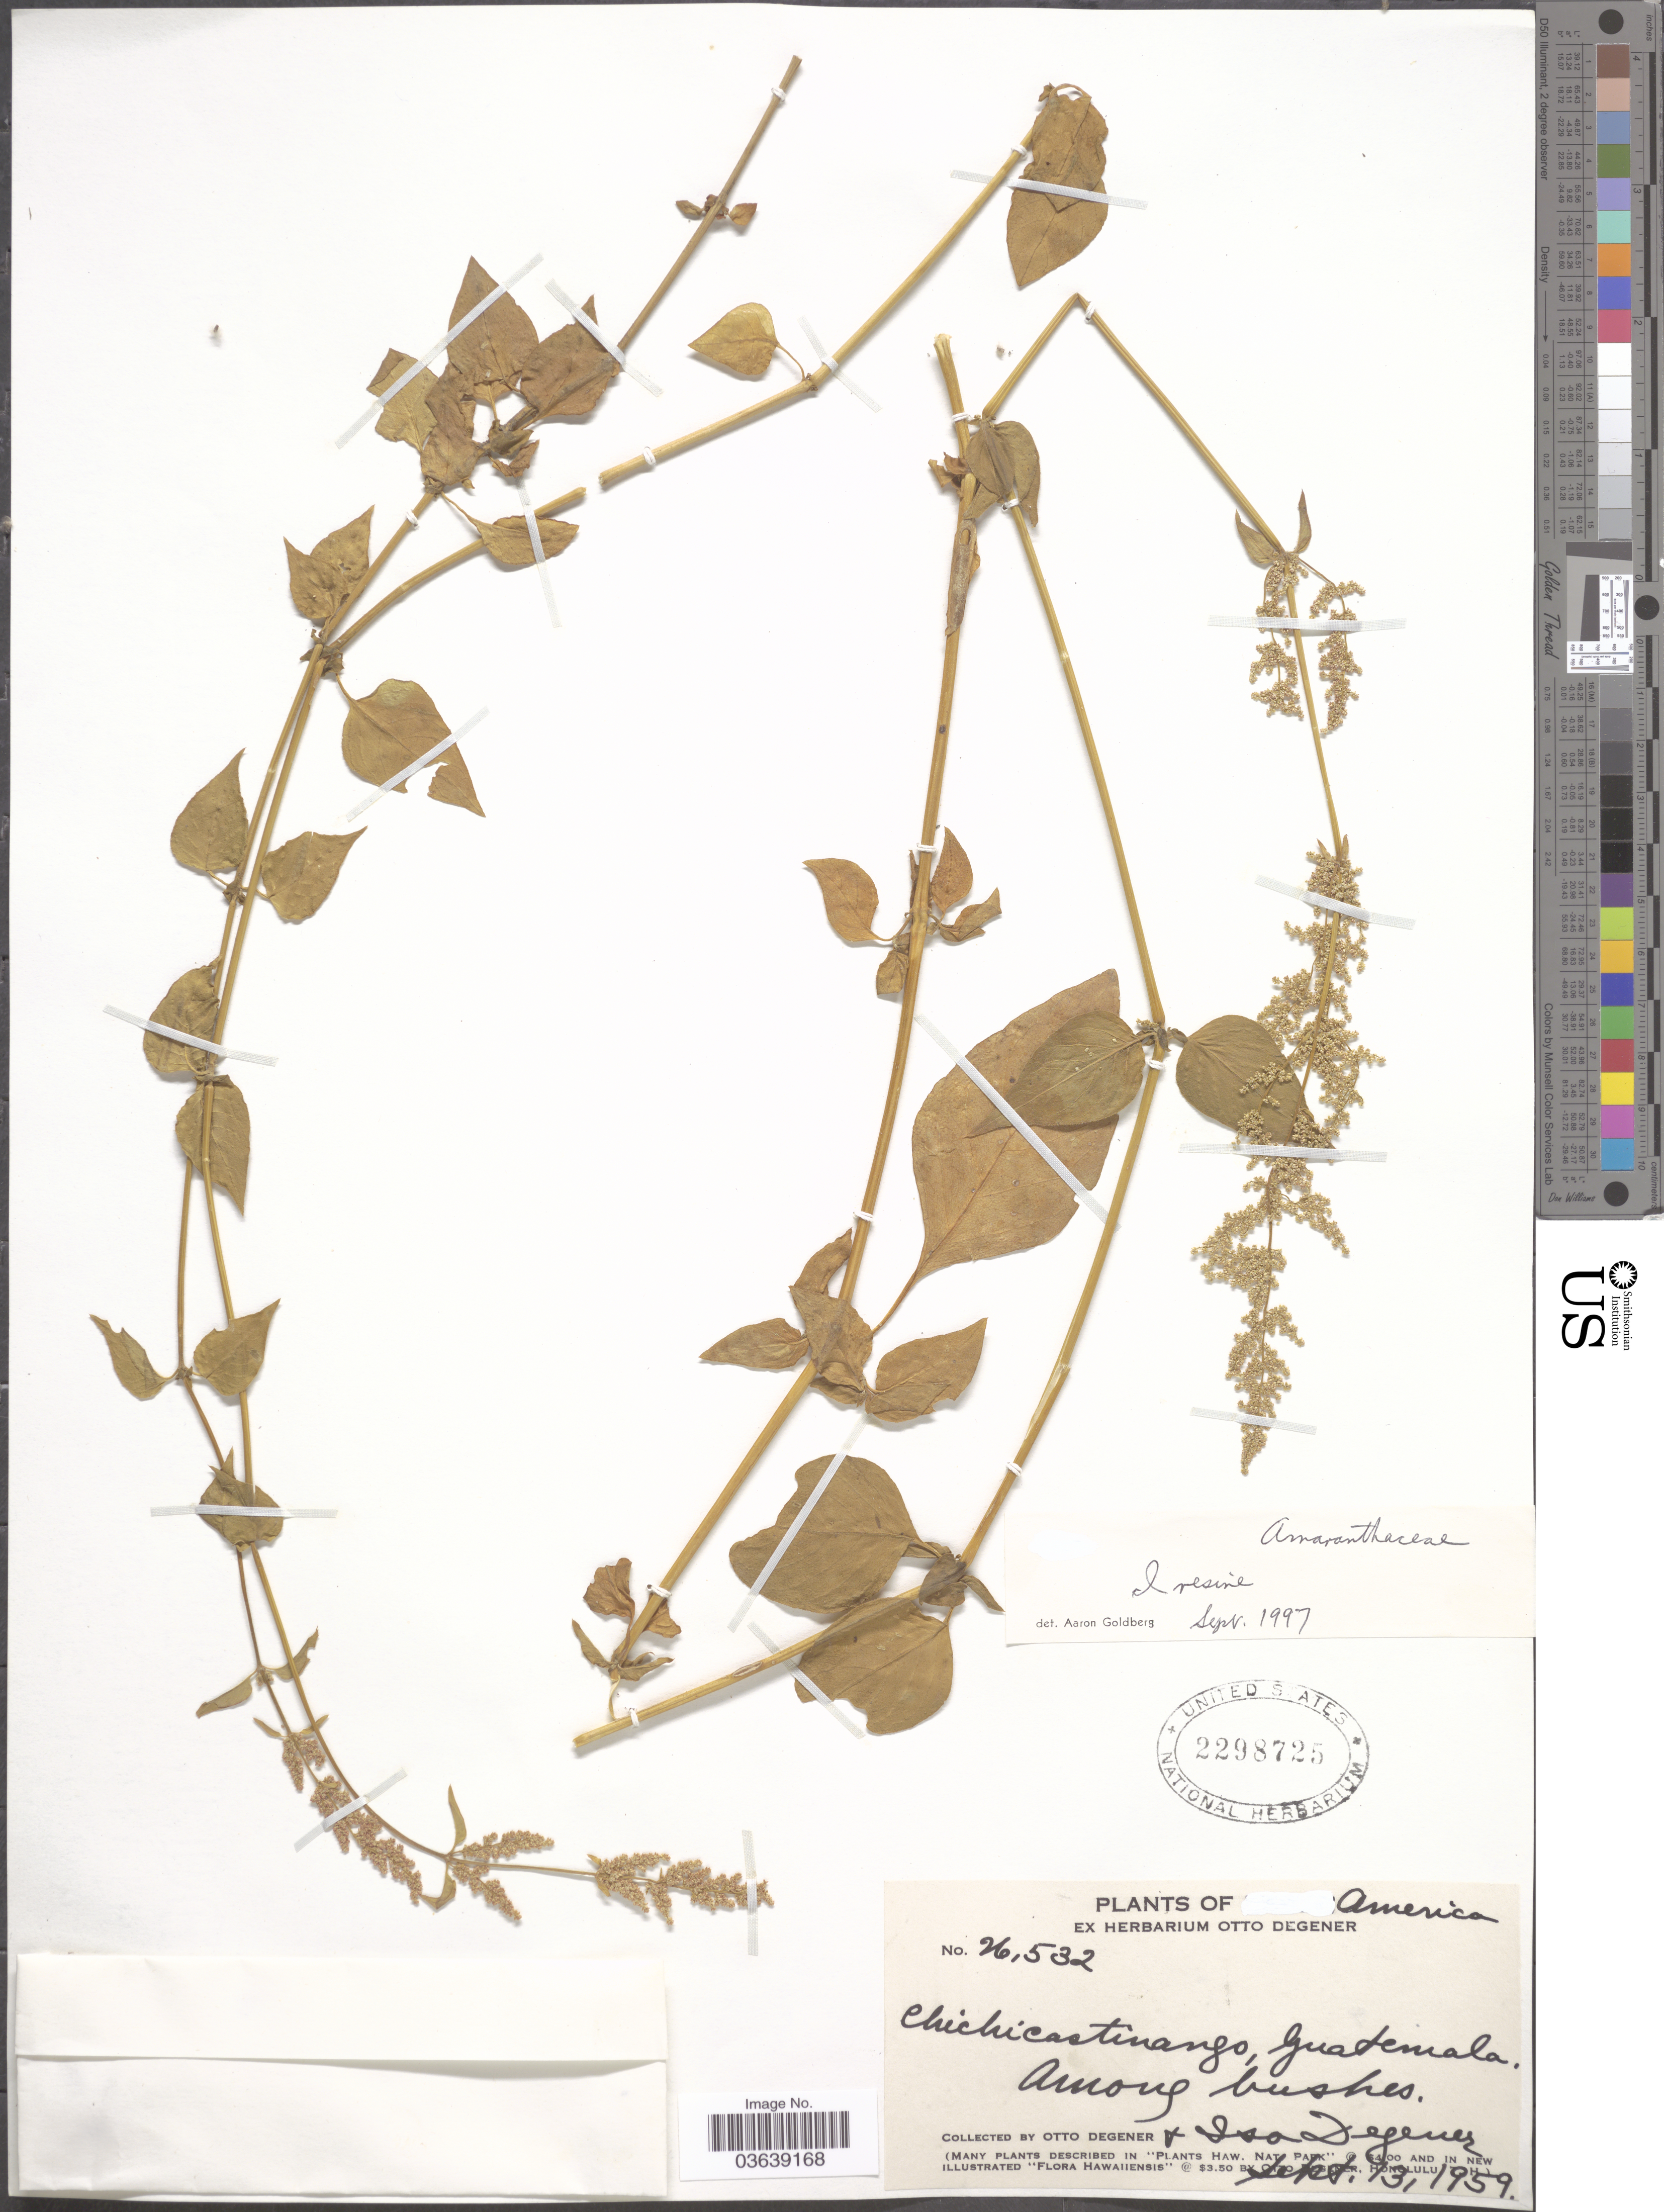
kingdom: Plantae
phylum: Tracheophyta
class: Magnoliopsida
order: Caryophyllales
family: Amaranthaceae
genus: Iresine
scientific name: Iresine sp.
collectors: O. Degener & I. Degener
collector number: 26532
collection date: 1959-09-13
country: Guatemala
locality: America. Chichicastinango.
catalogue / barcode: US 2298725